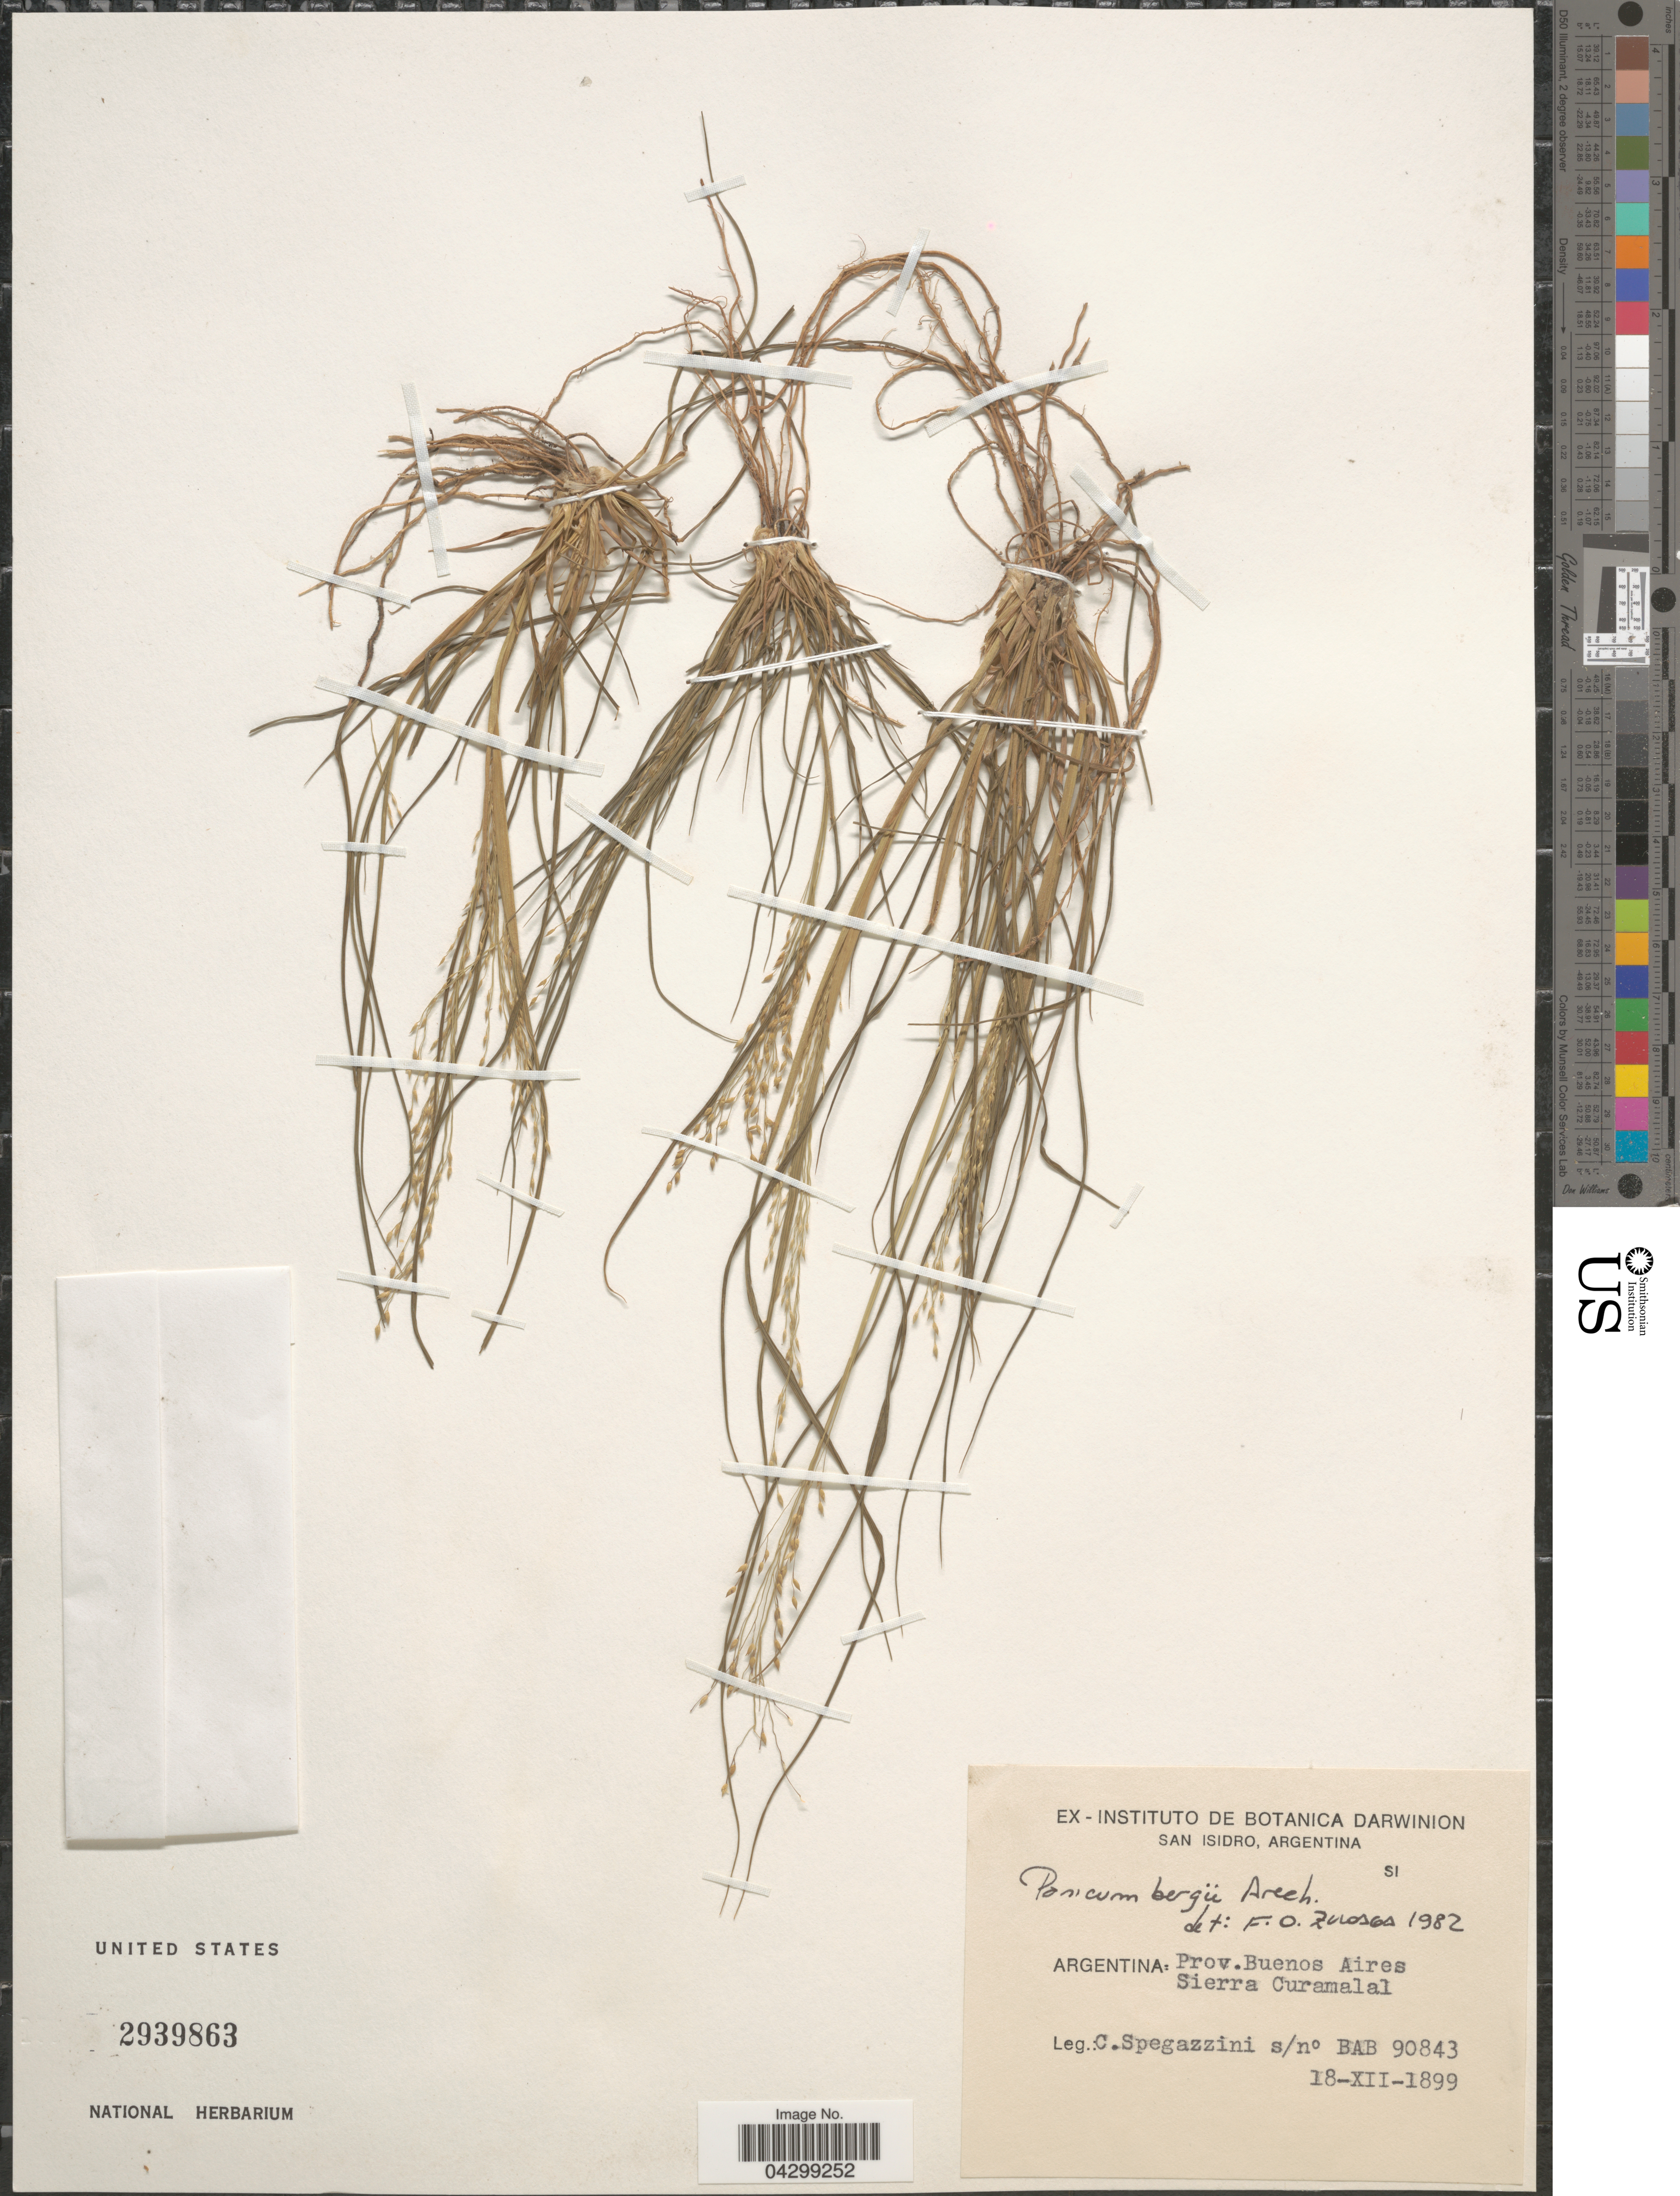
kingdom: Plantae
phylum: Tracheophyta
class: Liliopsida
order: Poales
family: Poaceae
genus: Panicum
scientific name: Panicum bergii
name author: Arechav.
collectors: C. L. Spegazzini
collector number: BAB90843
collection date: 1899-12-18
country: Argentina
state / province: Buenos Aires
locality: Sierra Curamalal.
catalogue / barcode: US 2939863